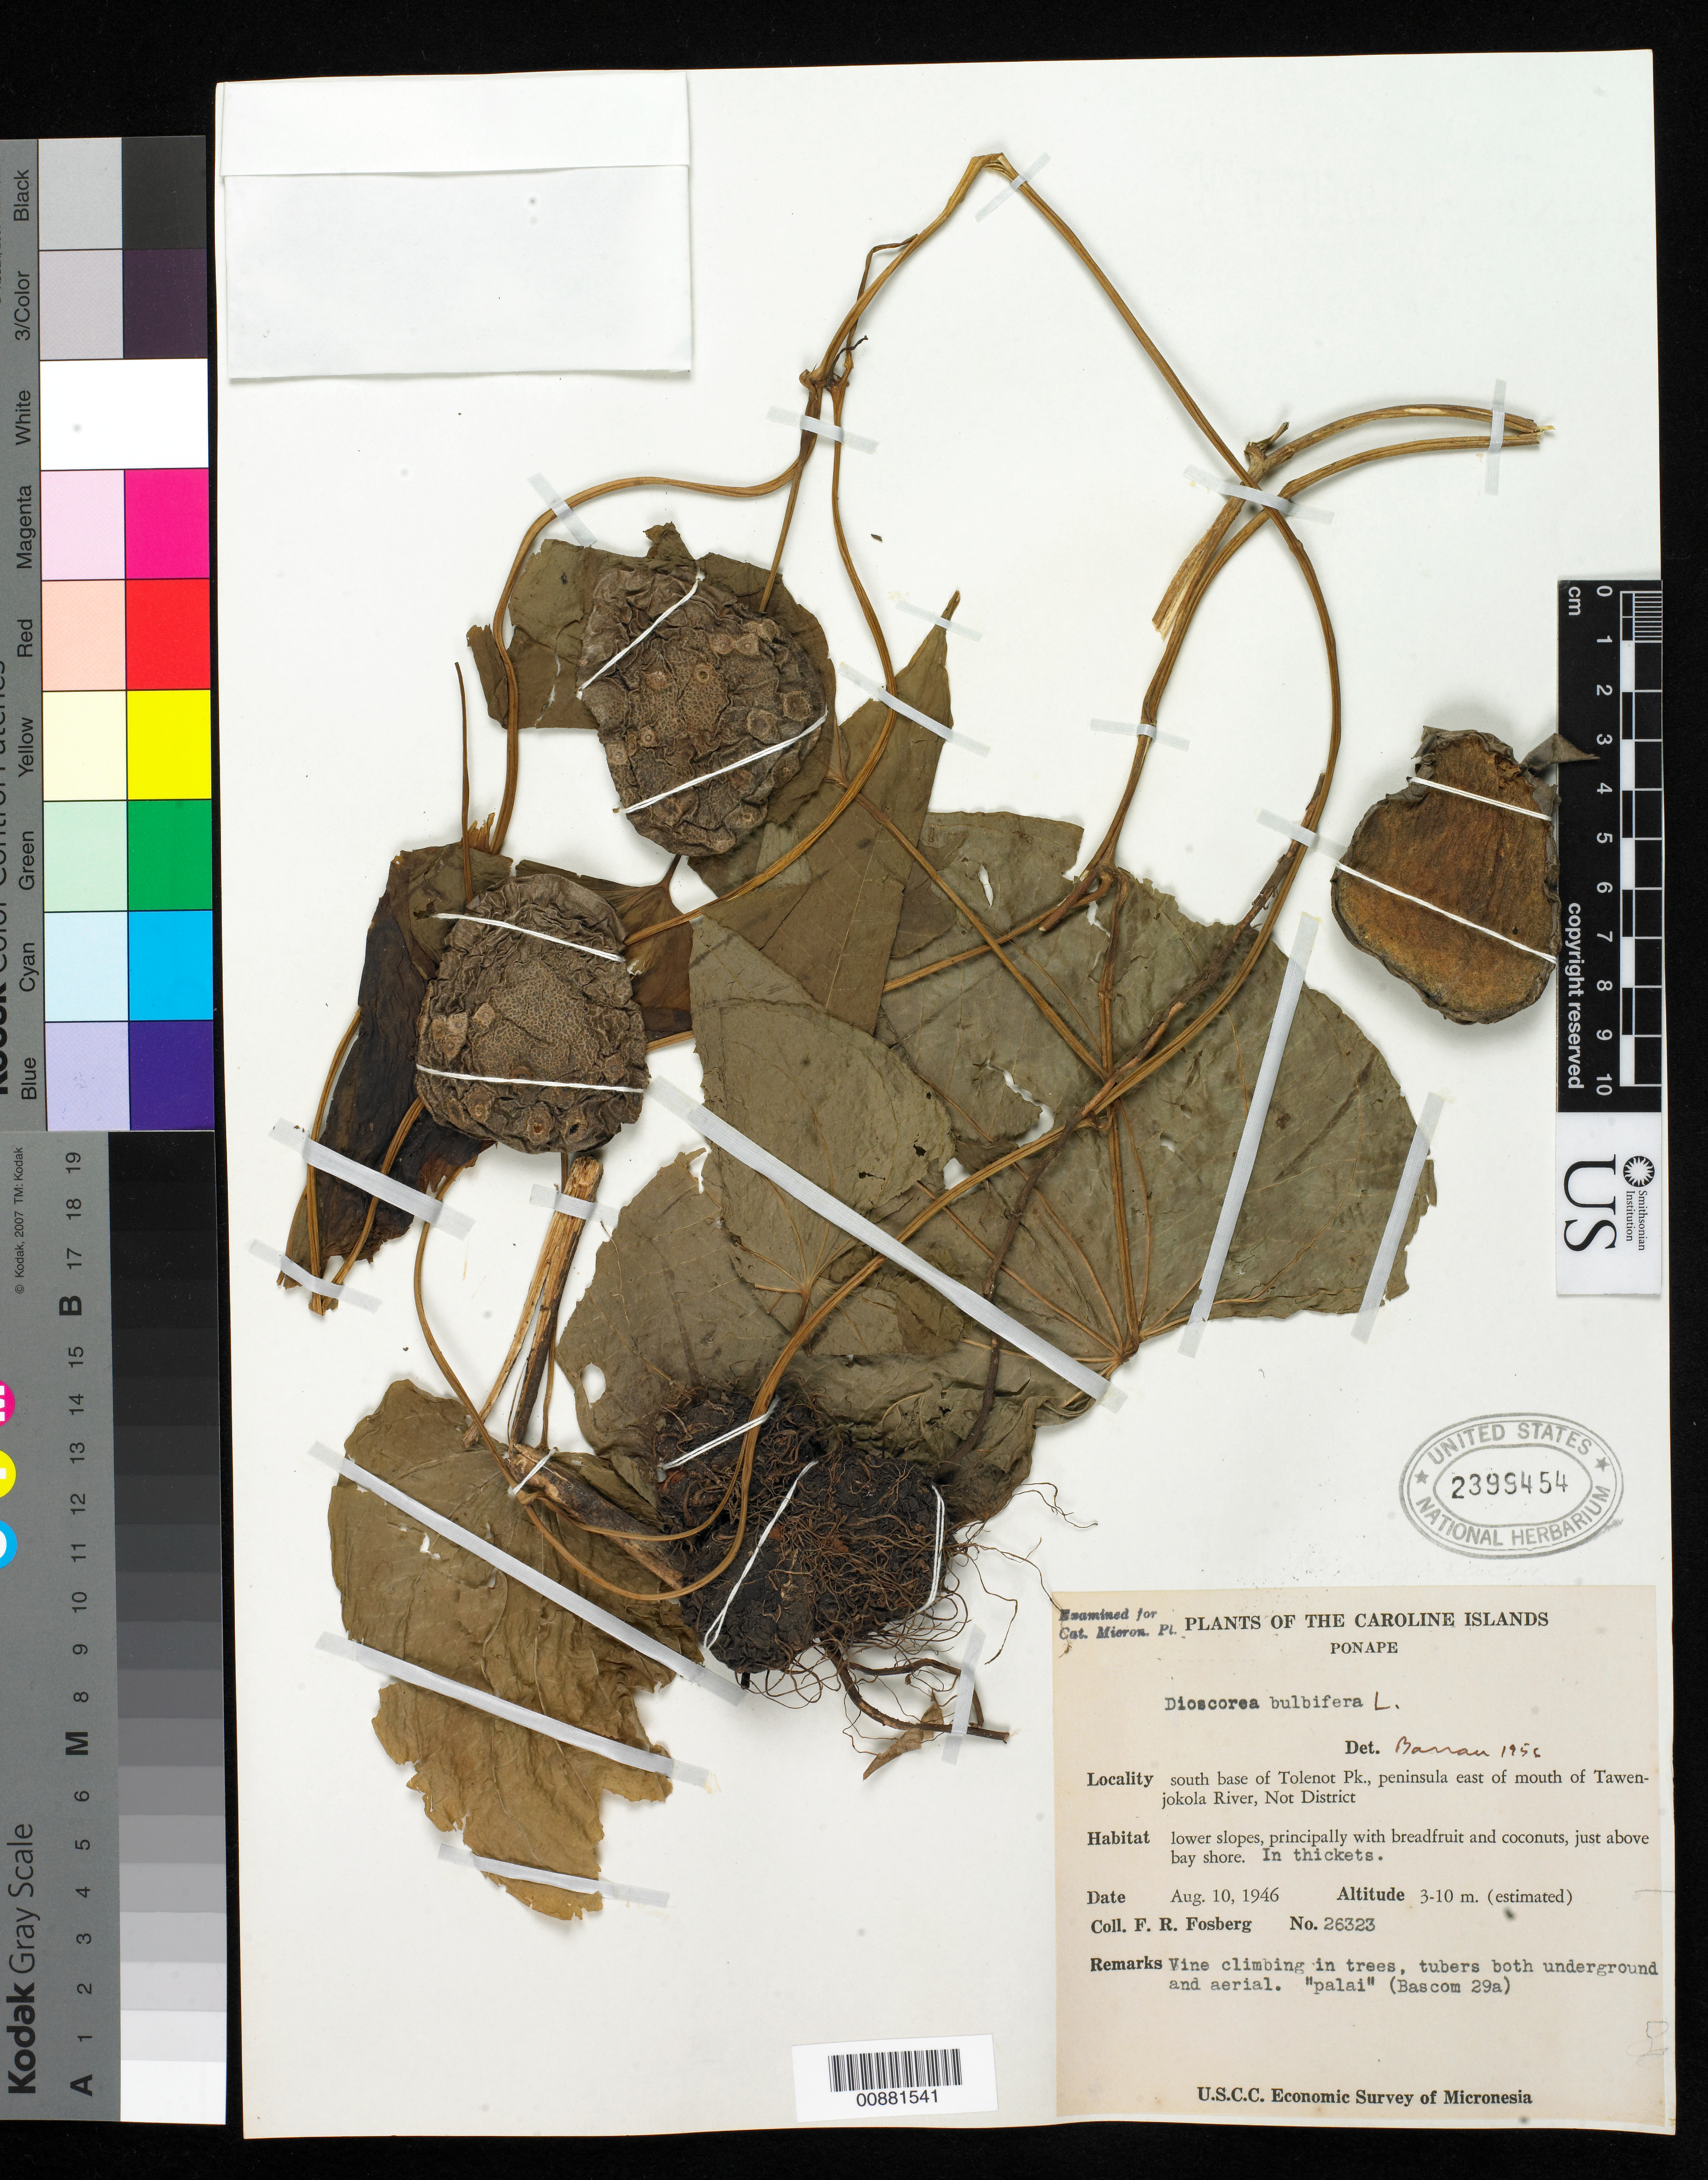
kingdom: Plantae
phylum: Tracheophyta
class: Liliopsida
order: Dioscoreales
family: Dioscoreaceae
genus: Dioscorea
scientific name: Dioscorea bulbifera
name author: L.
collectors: F. R. Fosberg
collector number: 26323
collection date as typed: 10 Aug 1946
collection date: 1946-08-10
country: Micronesia, Federated States of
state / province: Pohnpei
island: Pohnpei [Ponape]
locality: South base of Tolenot Pk., peninsula east of mouth of Tawenjokola River, Not District.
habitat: lower slopes, principally with breadfruit and coconuts, just above bay shore. In thickets.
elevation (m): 3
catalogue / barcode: US 2399454